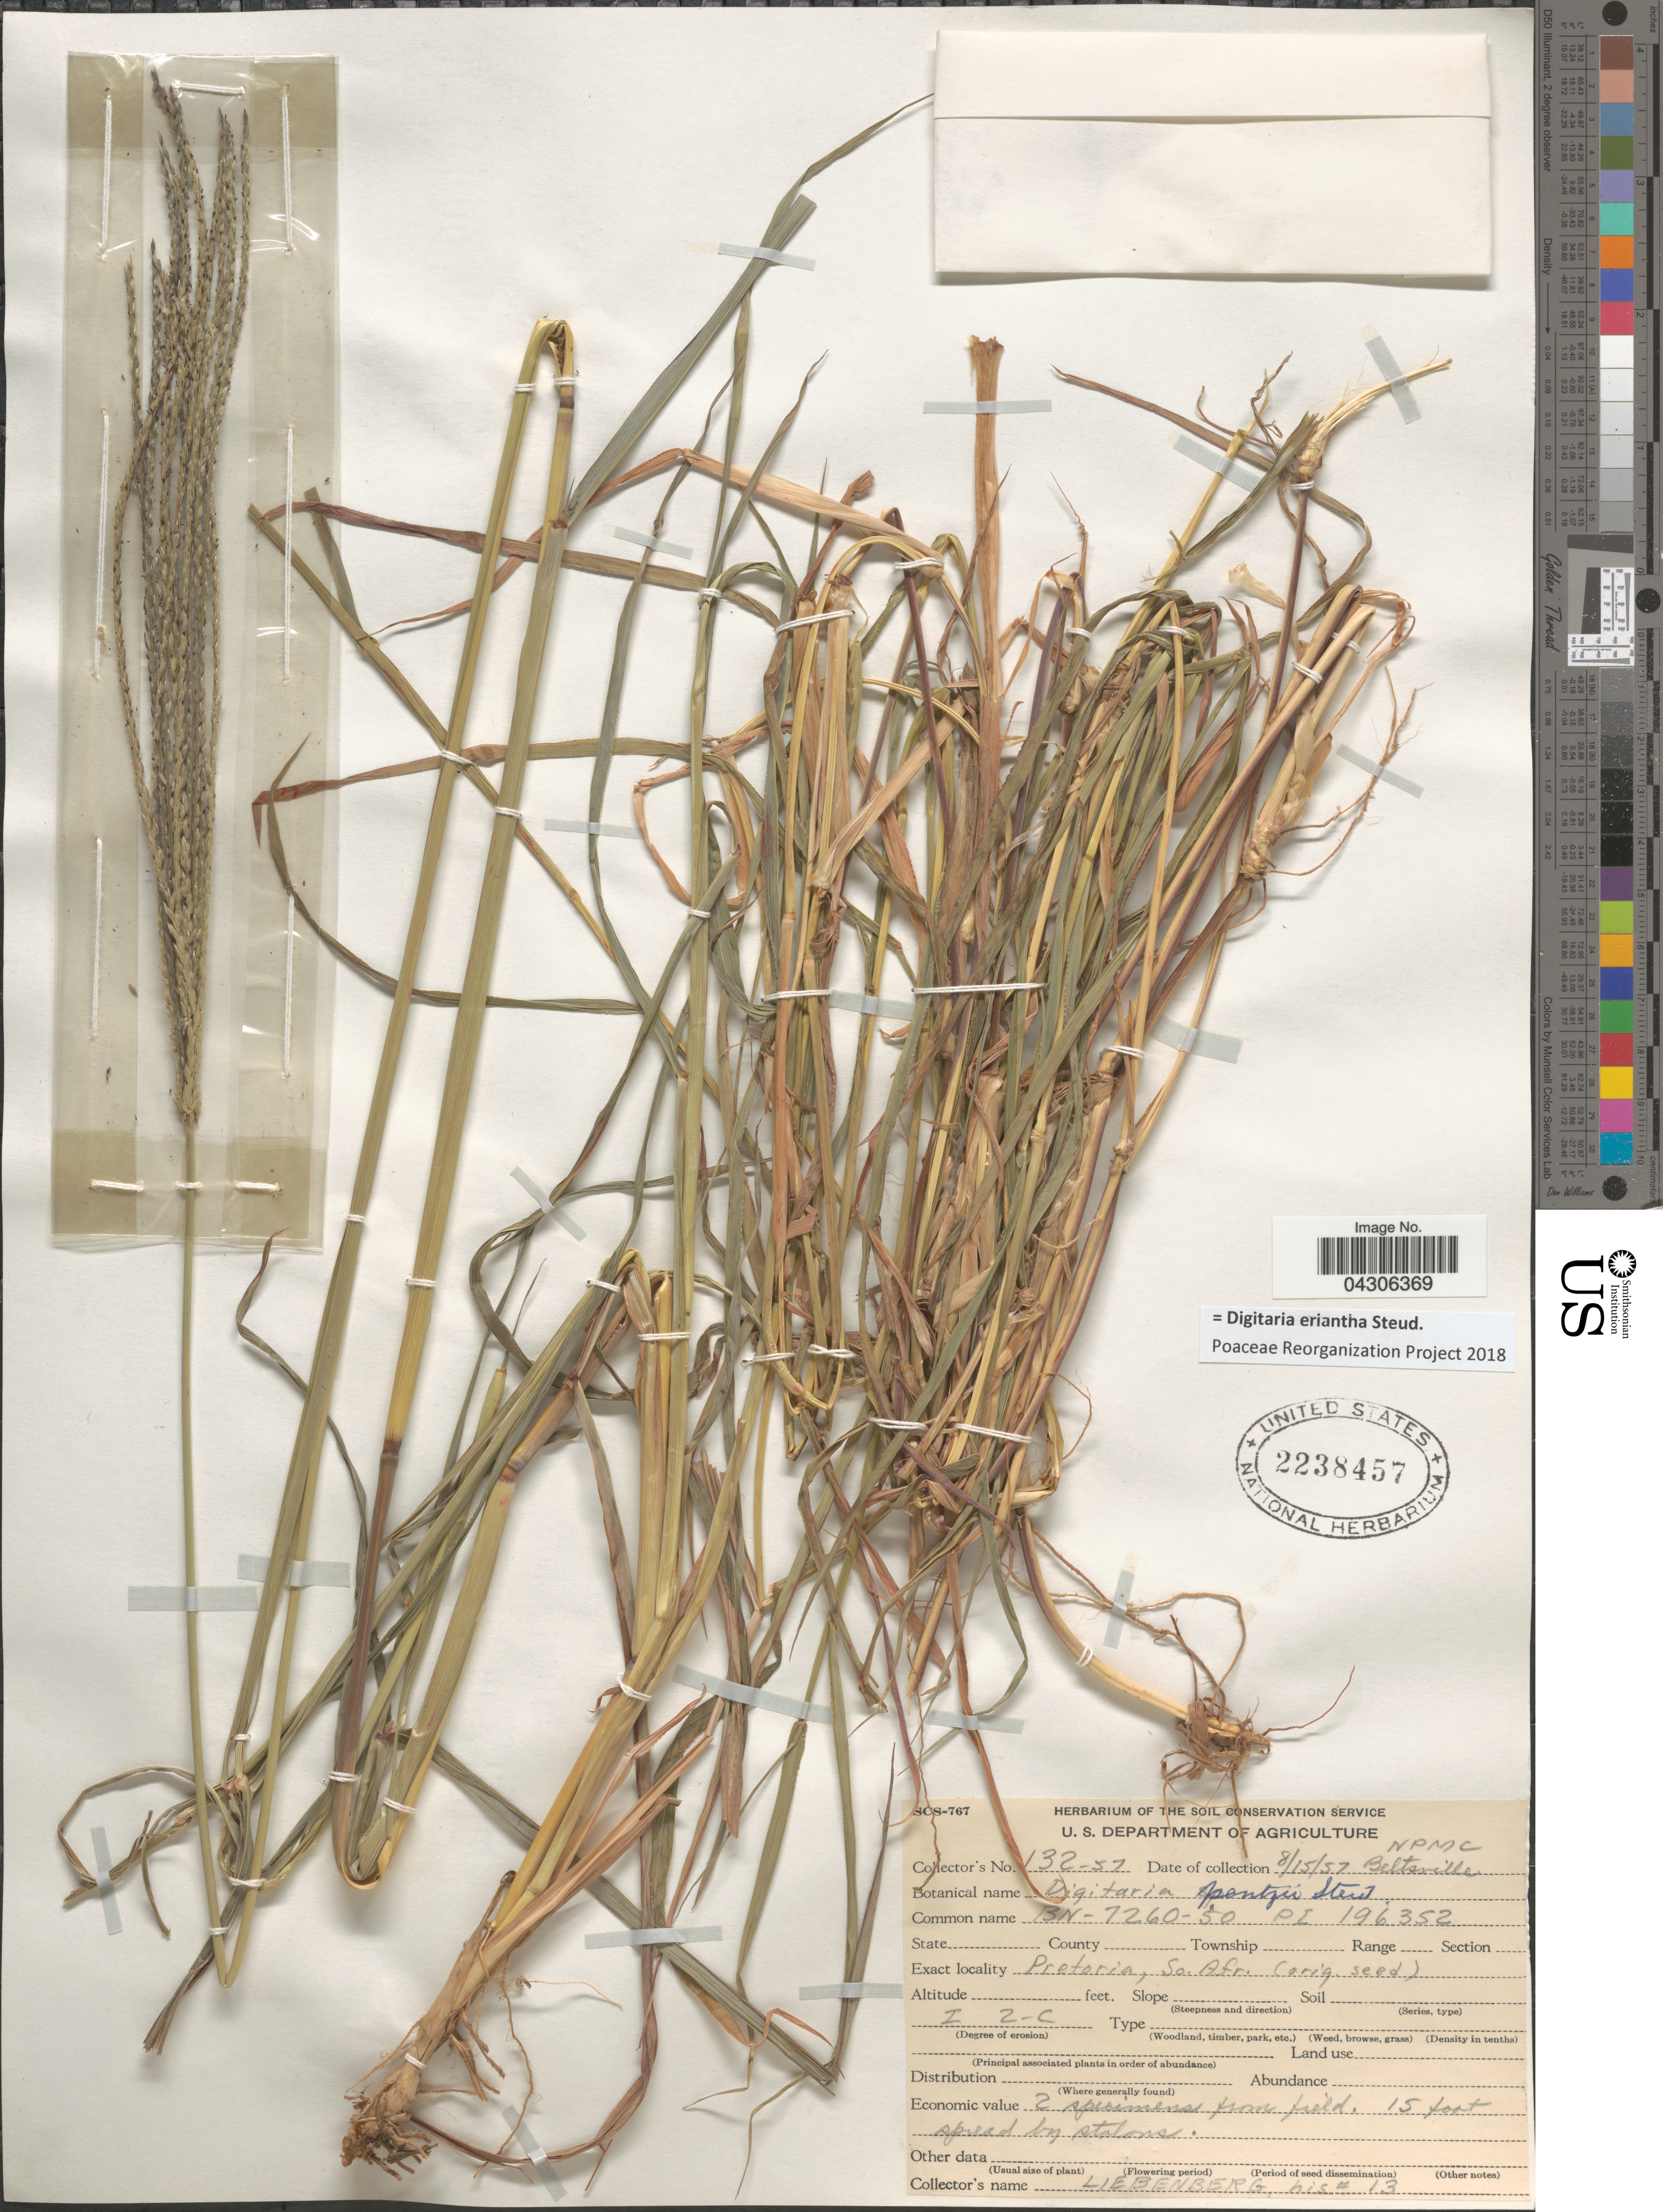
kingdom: Plantae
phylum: Tracheophyta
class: Liliopsida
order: Poales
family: Poaceae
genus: Digitaria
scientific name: Digitaria eriantha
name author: Steud.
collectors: -. Liebenberg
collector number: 13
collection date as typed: Transcribed d/m/y: 15/8/57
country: United States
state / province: Maryland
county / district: Prince George's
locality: NPMC Beltsville.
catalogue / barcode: US 2238457